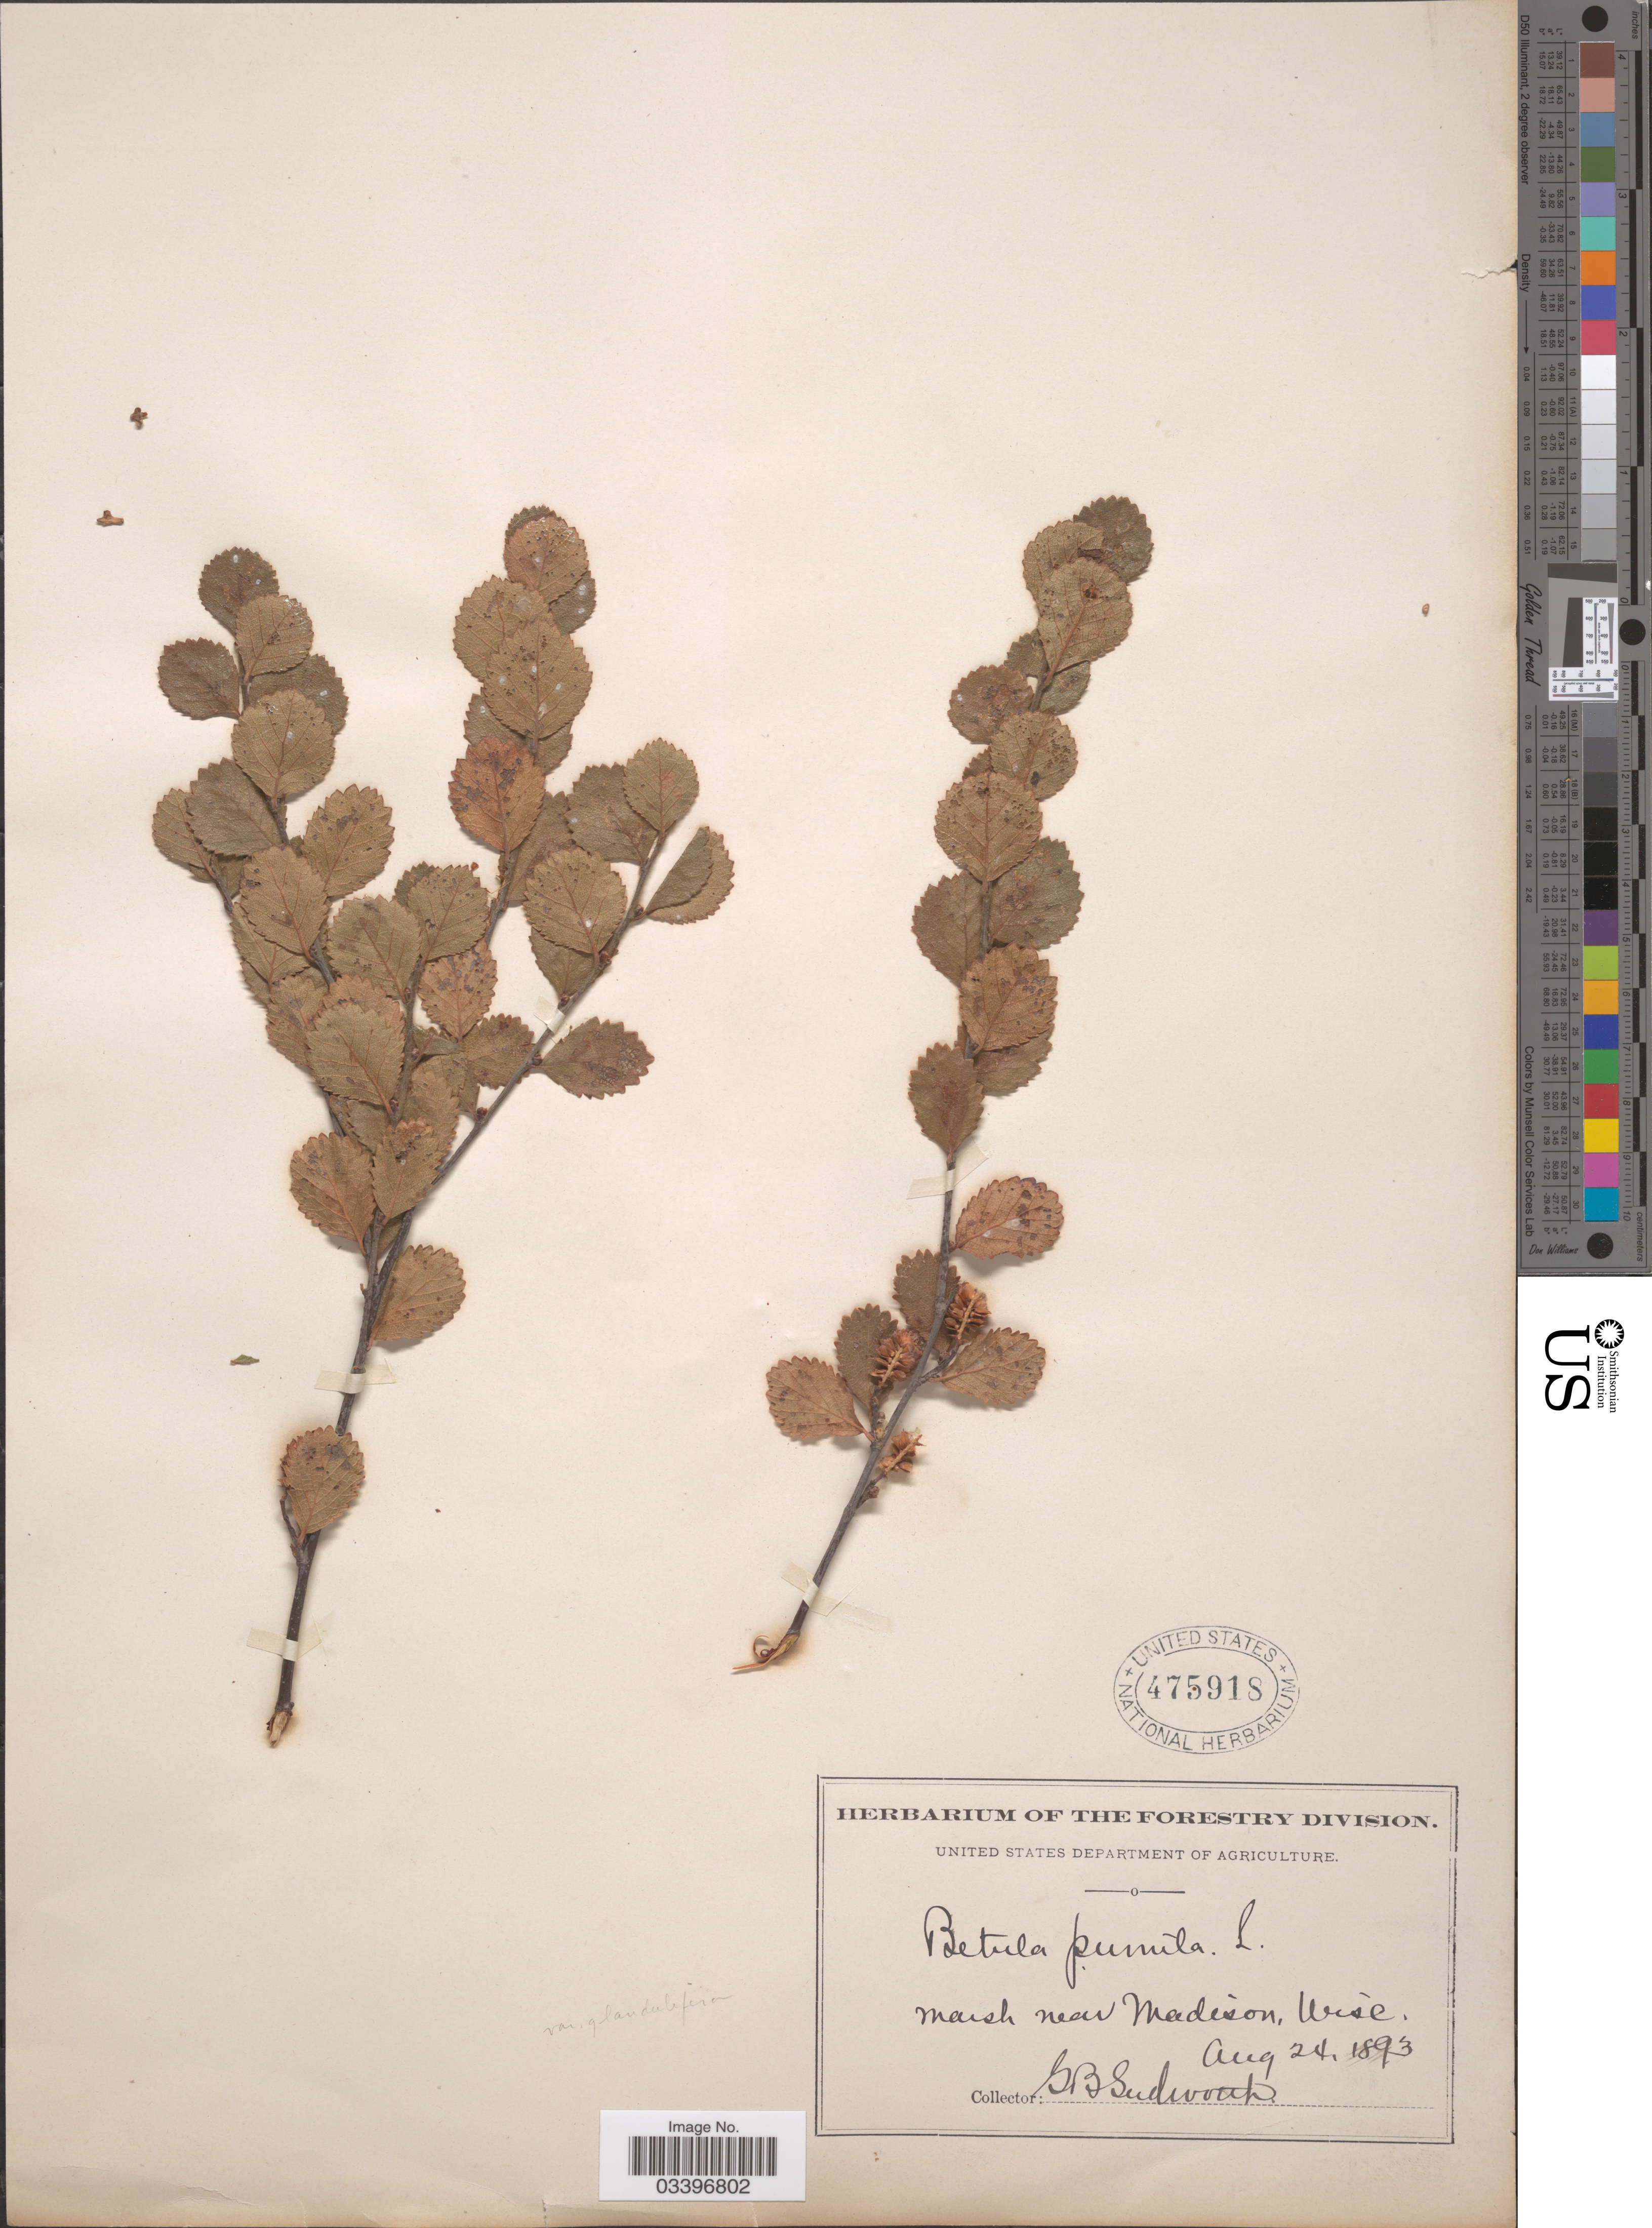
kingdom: Plantae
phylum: Tracheophyta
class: Magnoliopsida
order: Fagales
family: Betulaceae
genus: Betula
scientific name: Betula pumila var. glandulifera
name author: Regel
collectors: G. B. Sudworth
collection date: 1893-08-24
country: United States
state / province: Wisconsin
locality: Marsh near Madison.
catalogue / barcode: US 475918